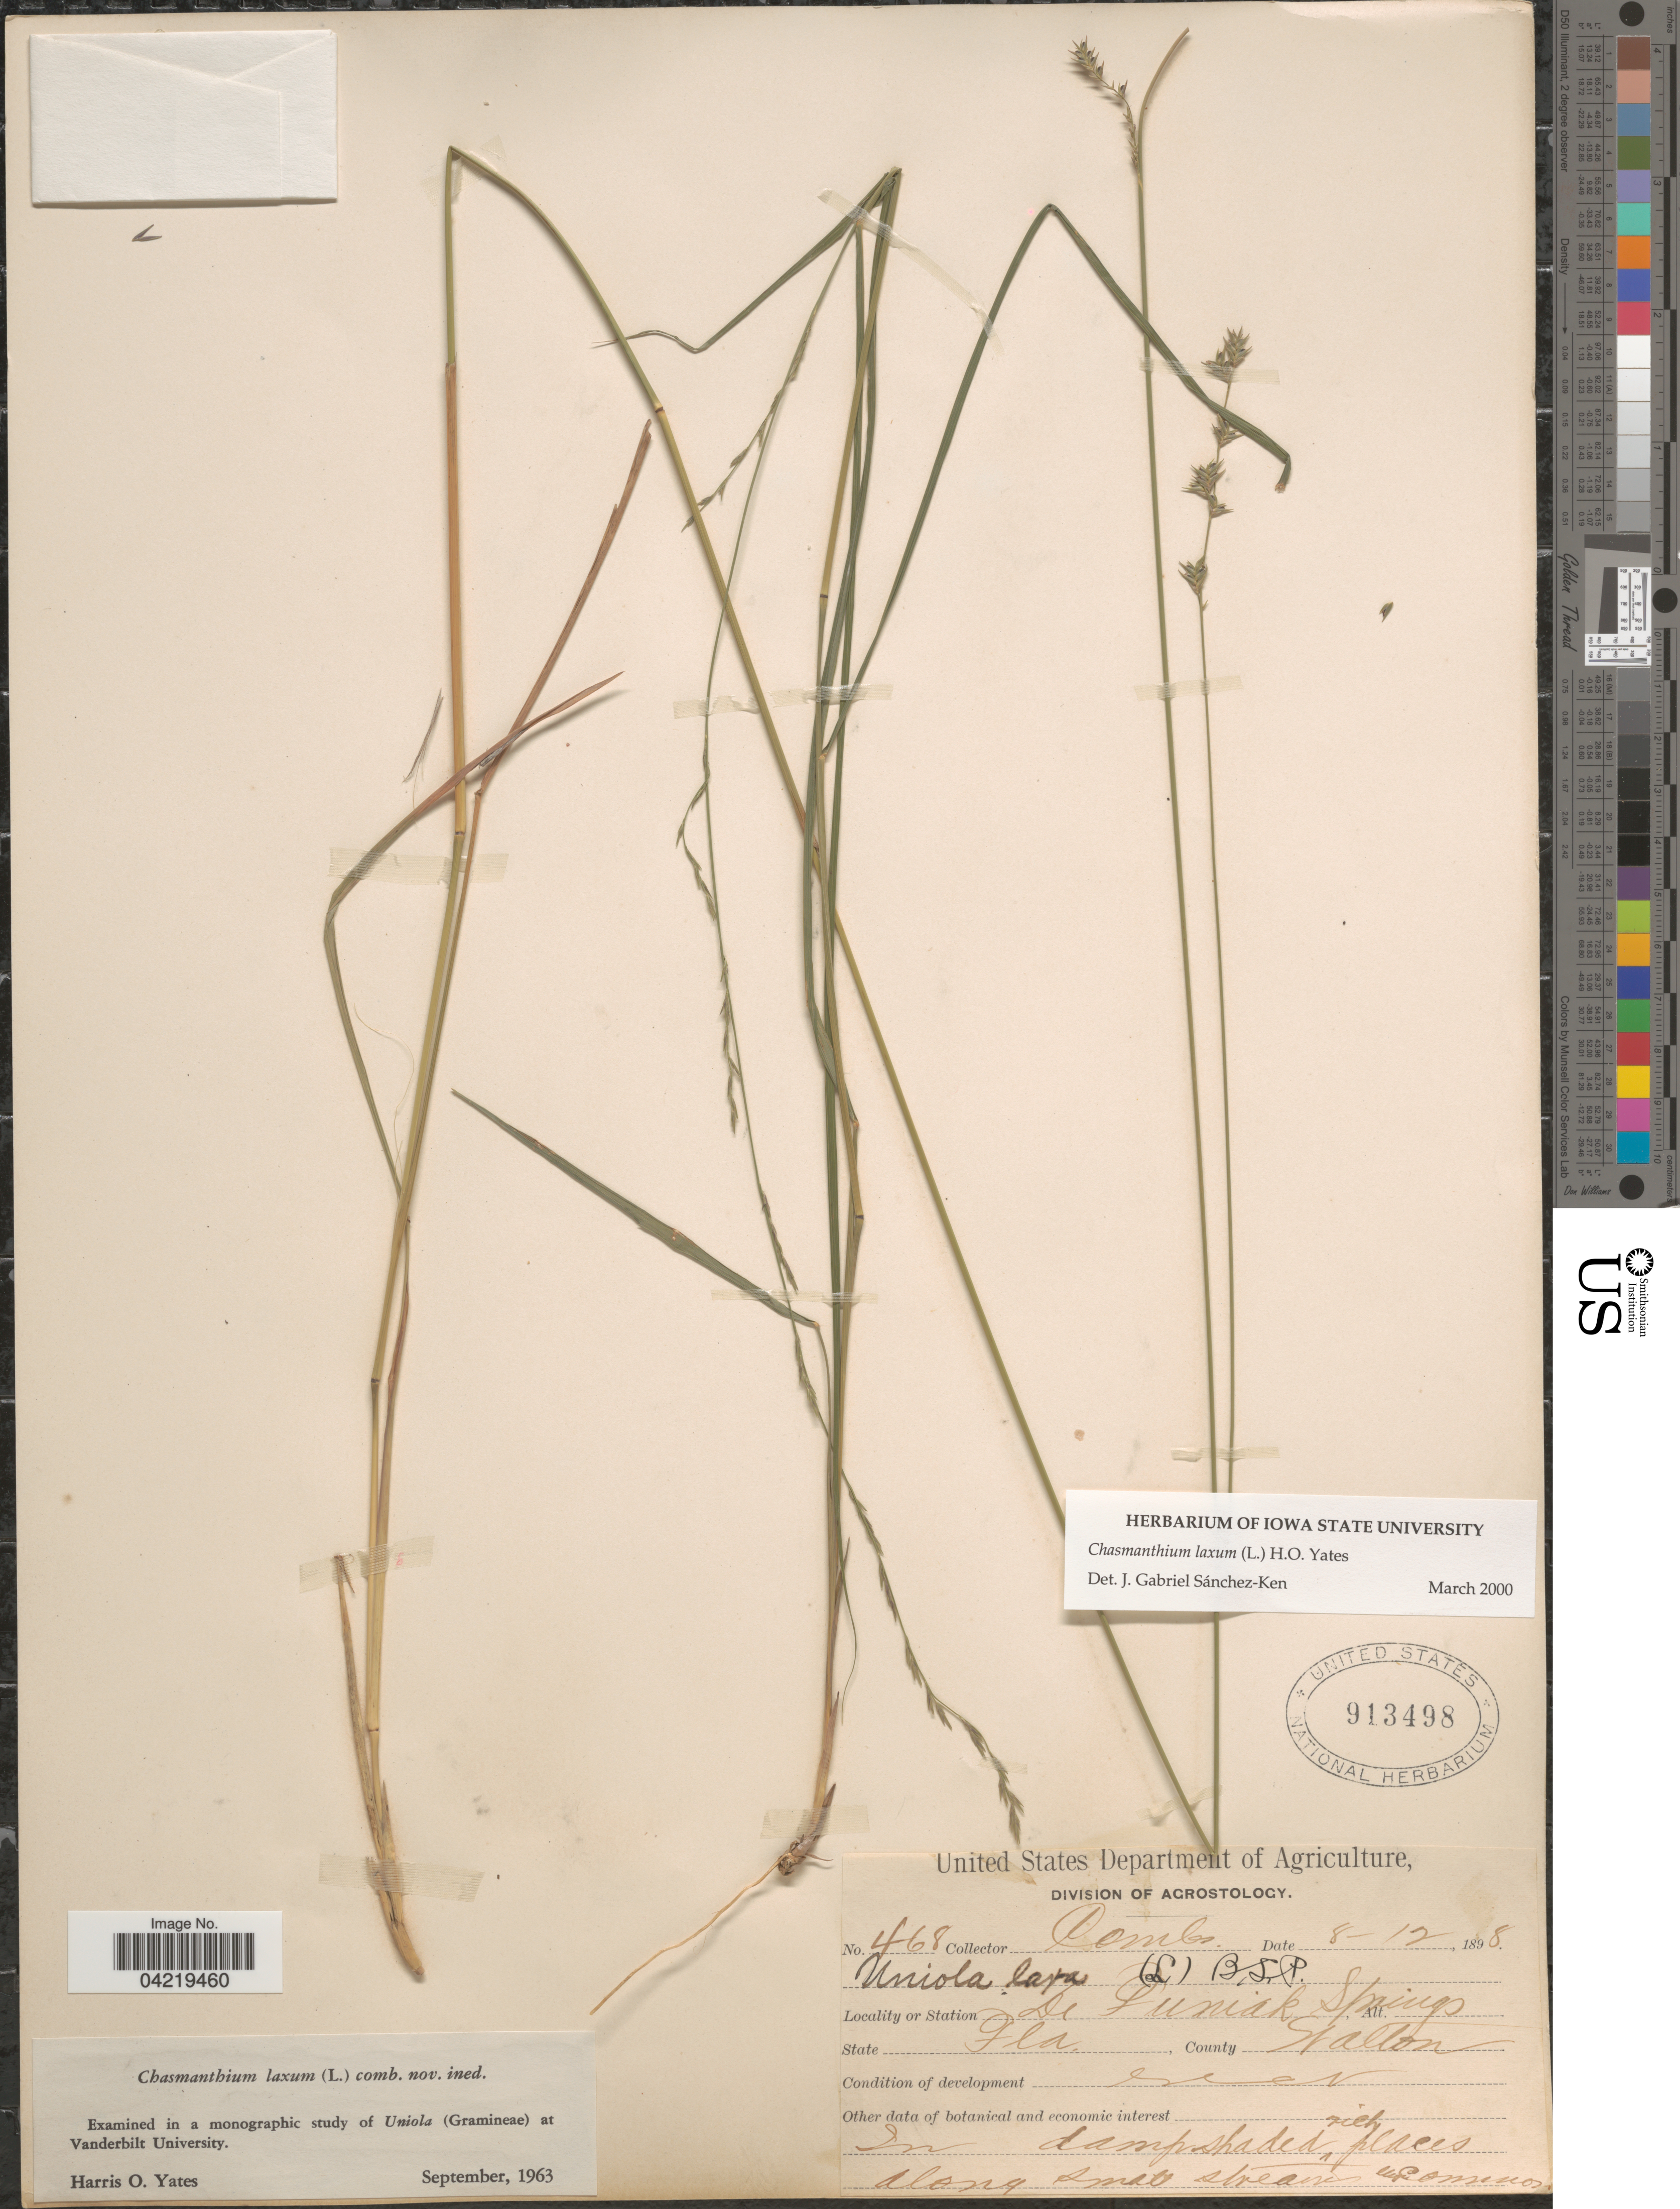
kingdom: Plantae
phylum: Tracheophyta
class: Liliopsida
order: Poales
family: Poaceae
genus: Chasmanthium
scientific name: Chasmanthium laxum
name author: (L.) H.O. Yates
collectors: -. Combs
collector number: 468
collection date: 1898-08-12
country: United States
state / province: Florida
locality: De Funiak Springs. County Walton.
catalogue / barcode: US 913498